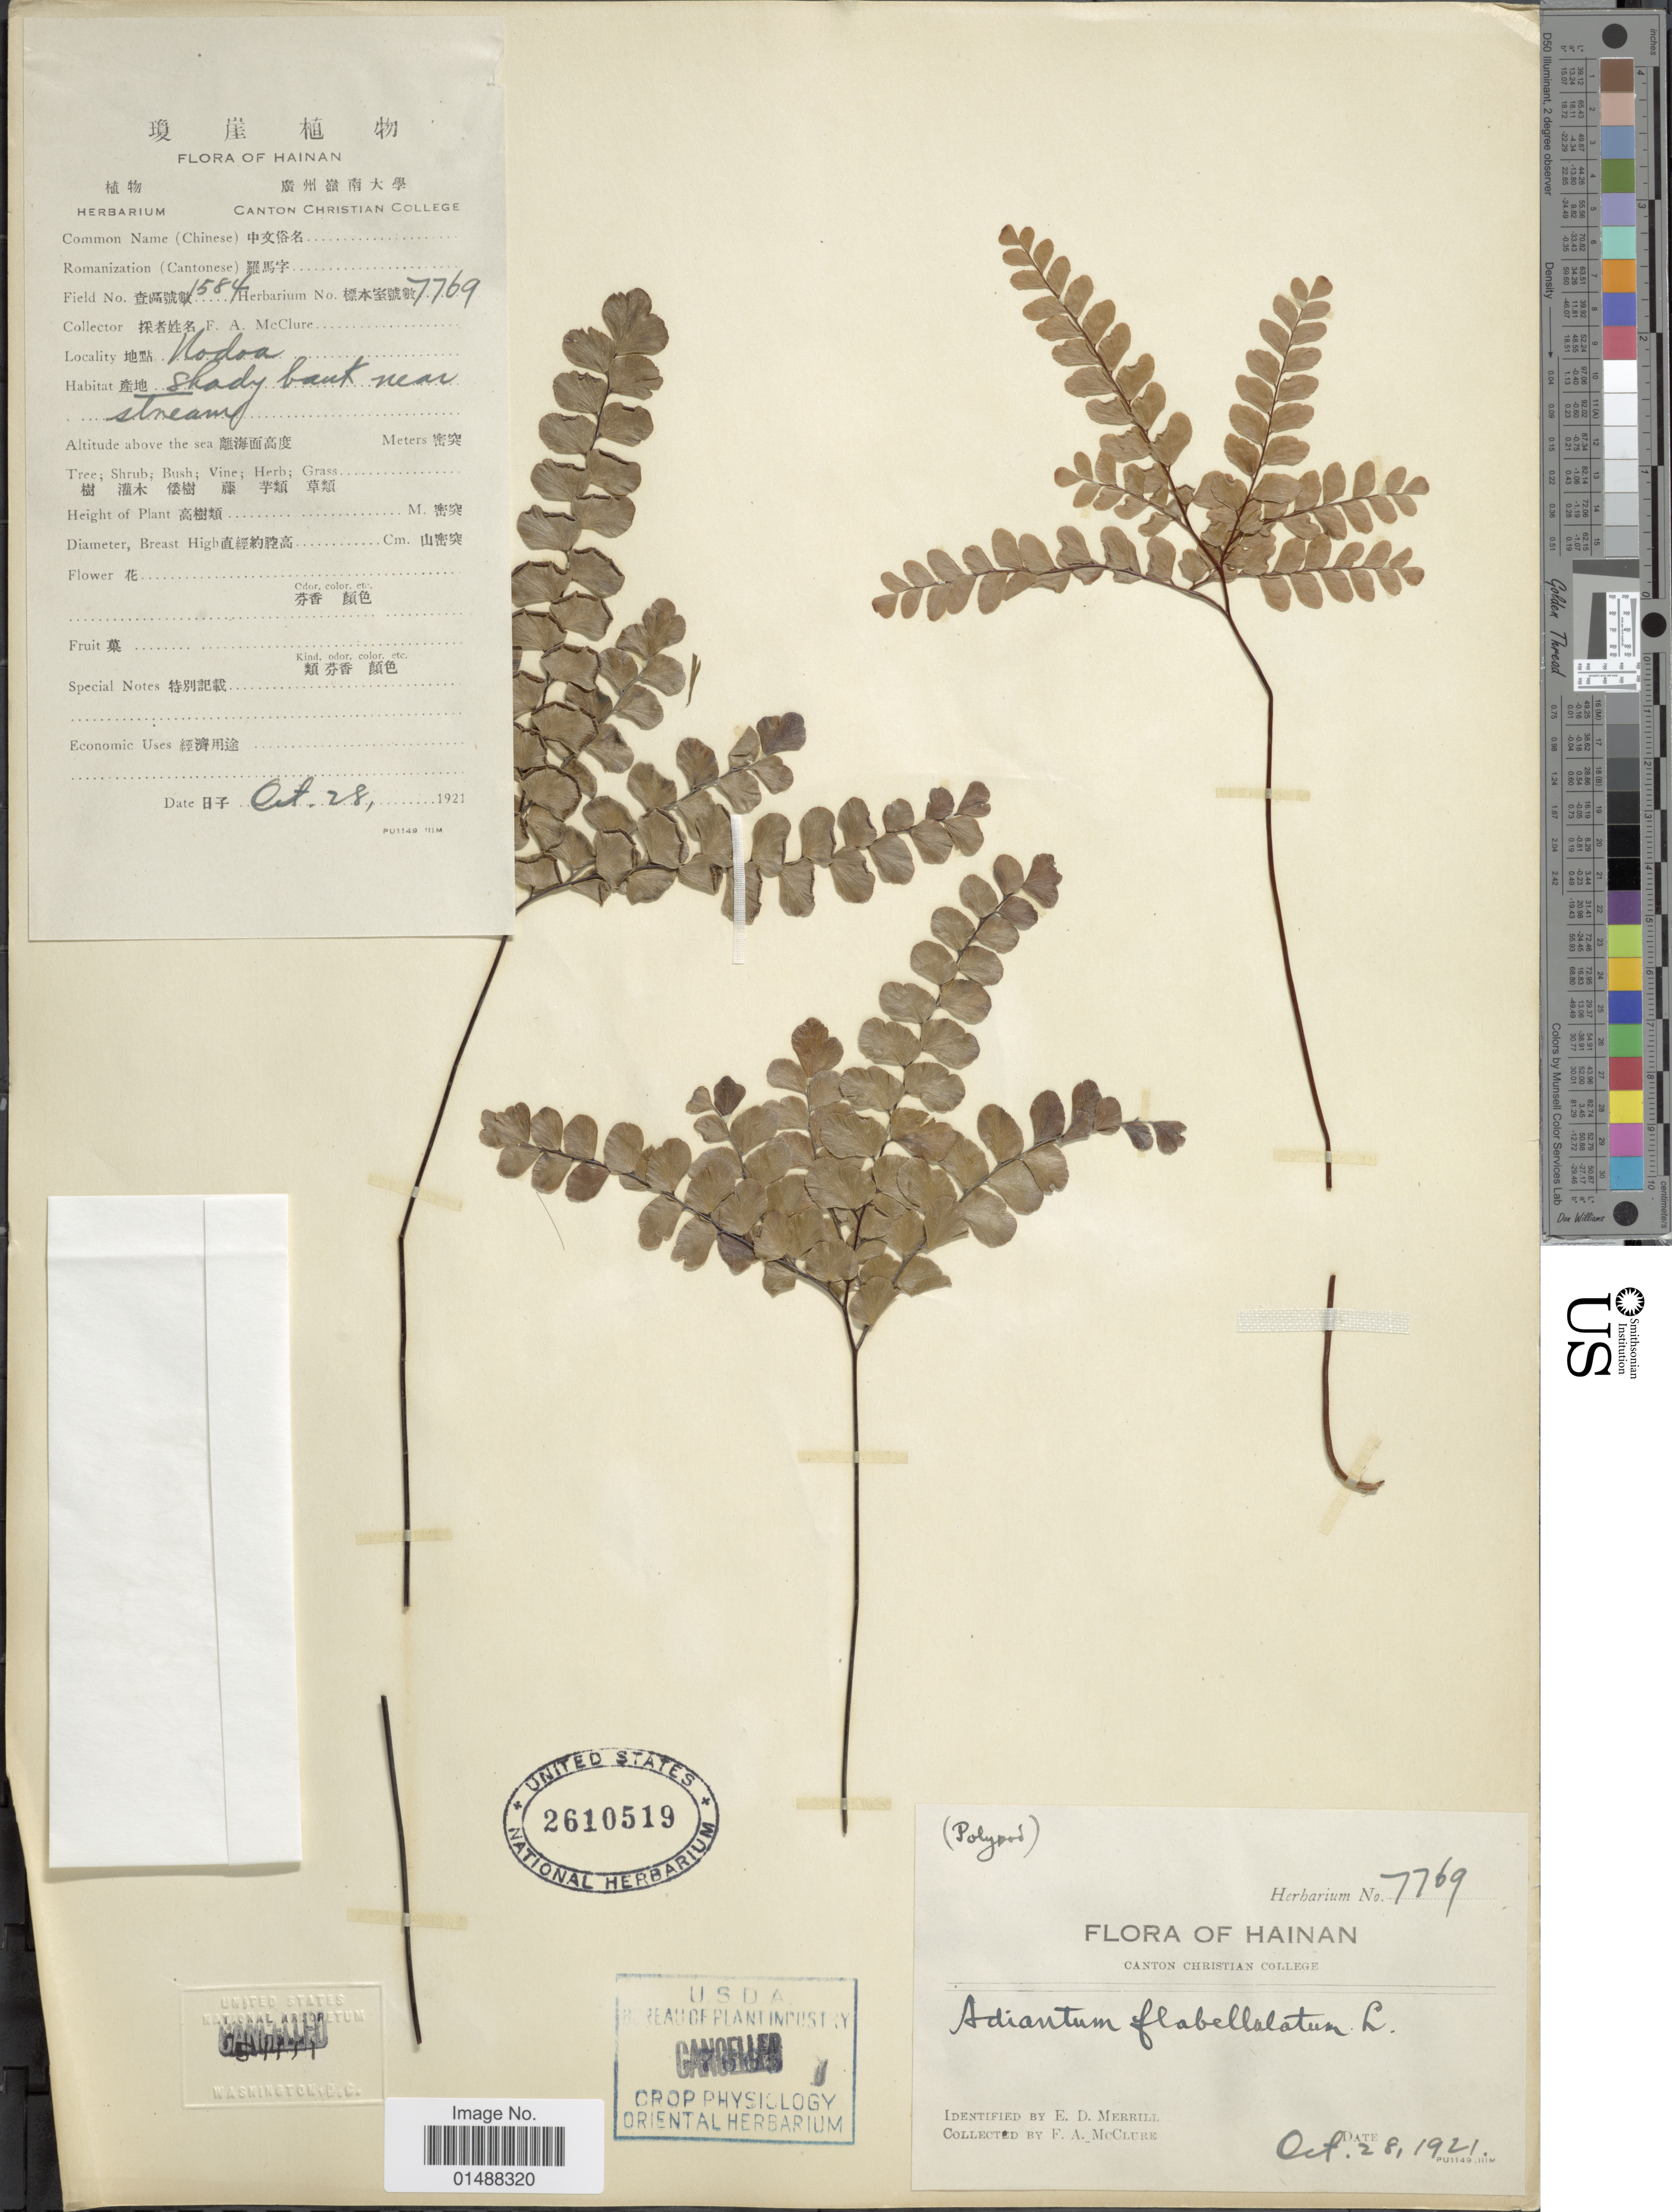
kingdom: Plantae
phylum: Tracheophyta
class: Polypodiopsida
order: Polypodiales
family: Pteridaceae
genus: Adiantum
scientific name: Adiantum flabellulatum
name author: L.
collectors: F. A. McClure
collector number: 1584/7769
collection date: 1921-10-28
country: China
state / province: Hainan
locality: Nodoa.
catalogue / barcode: US 2610519